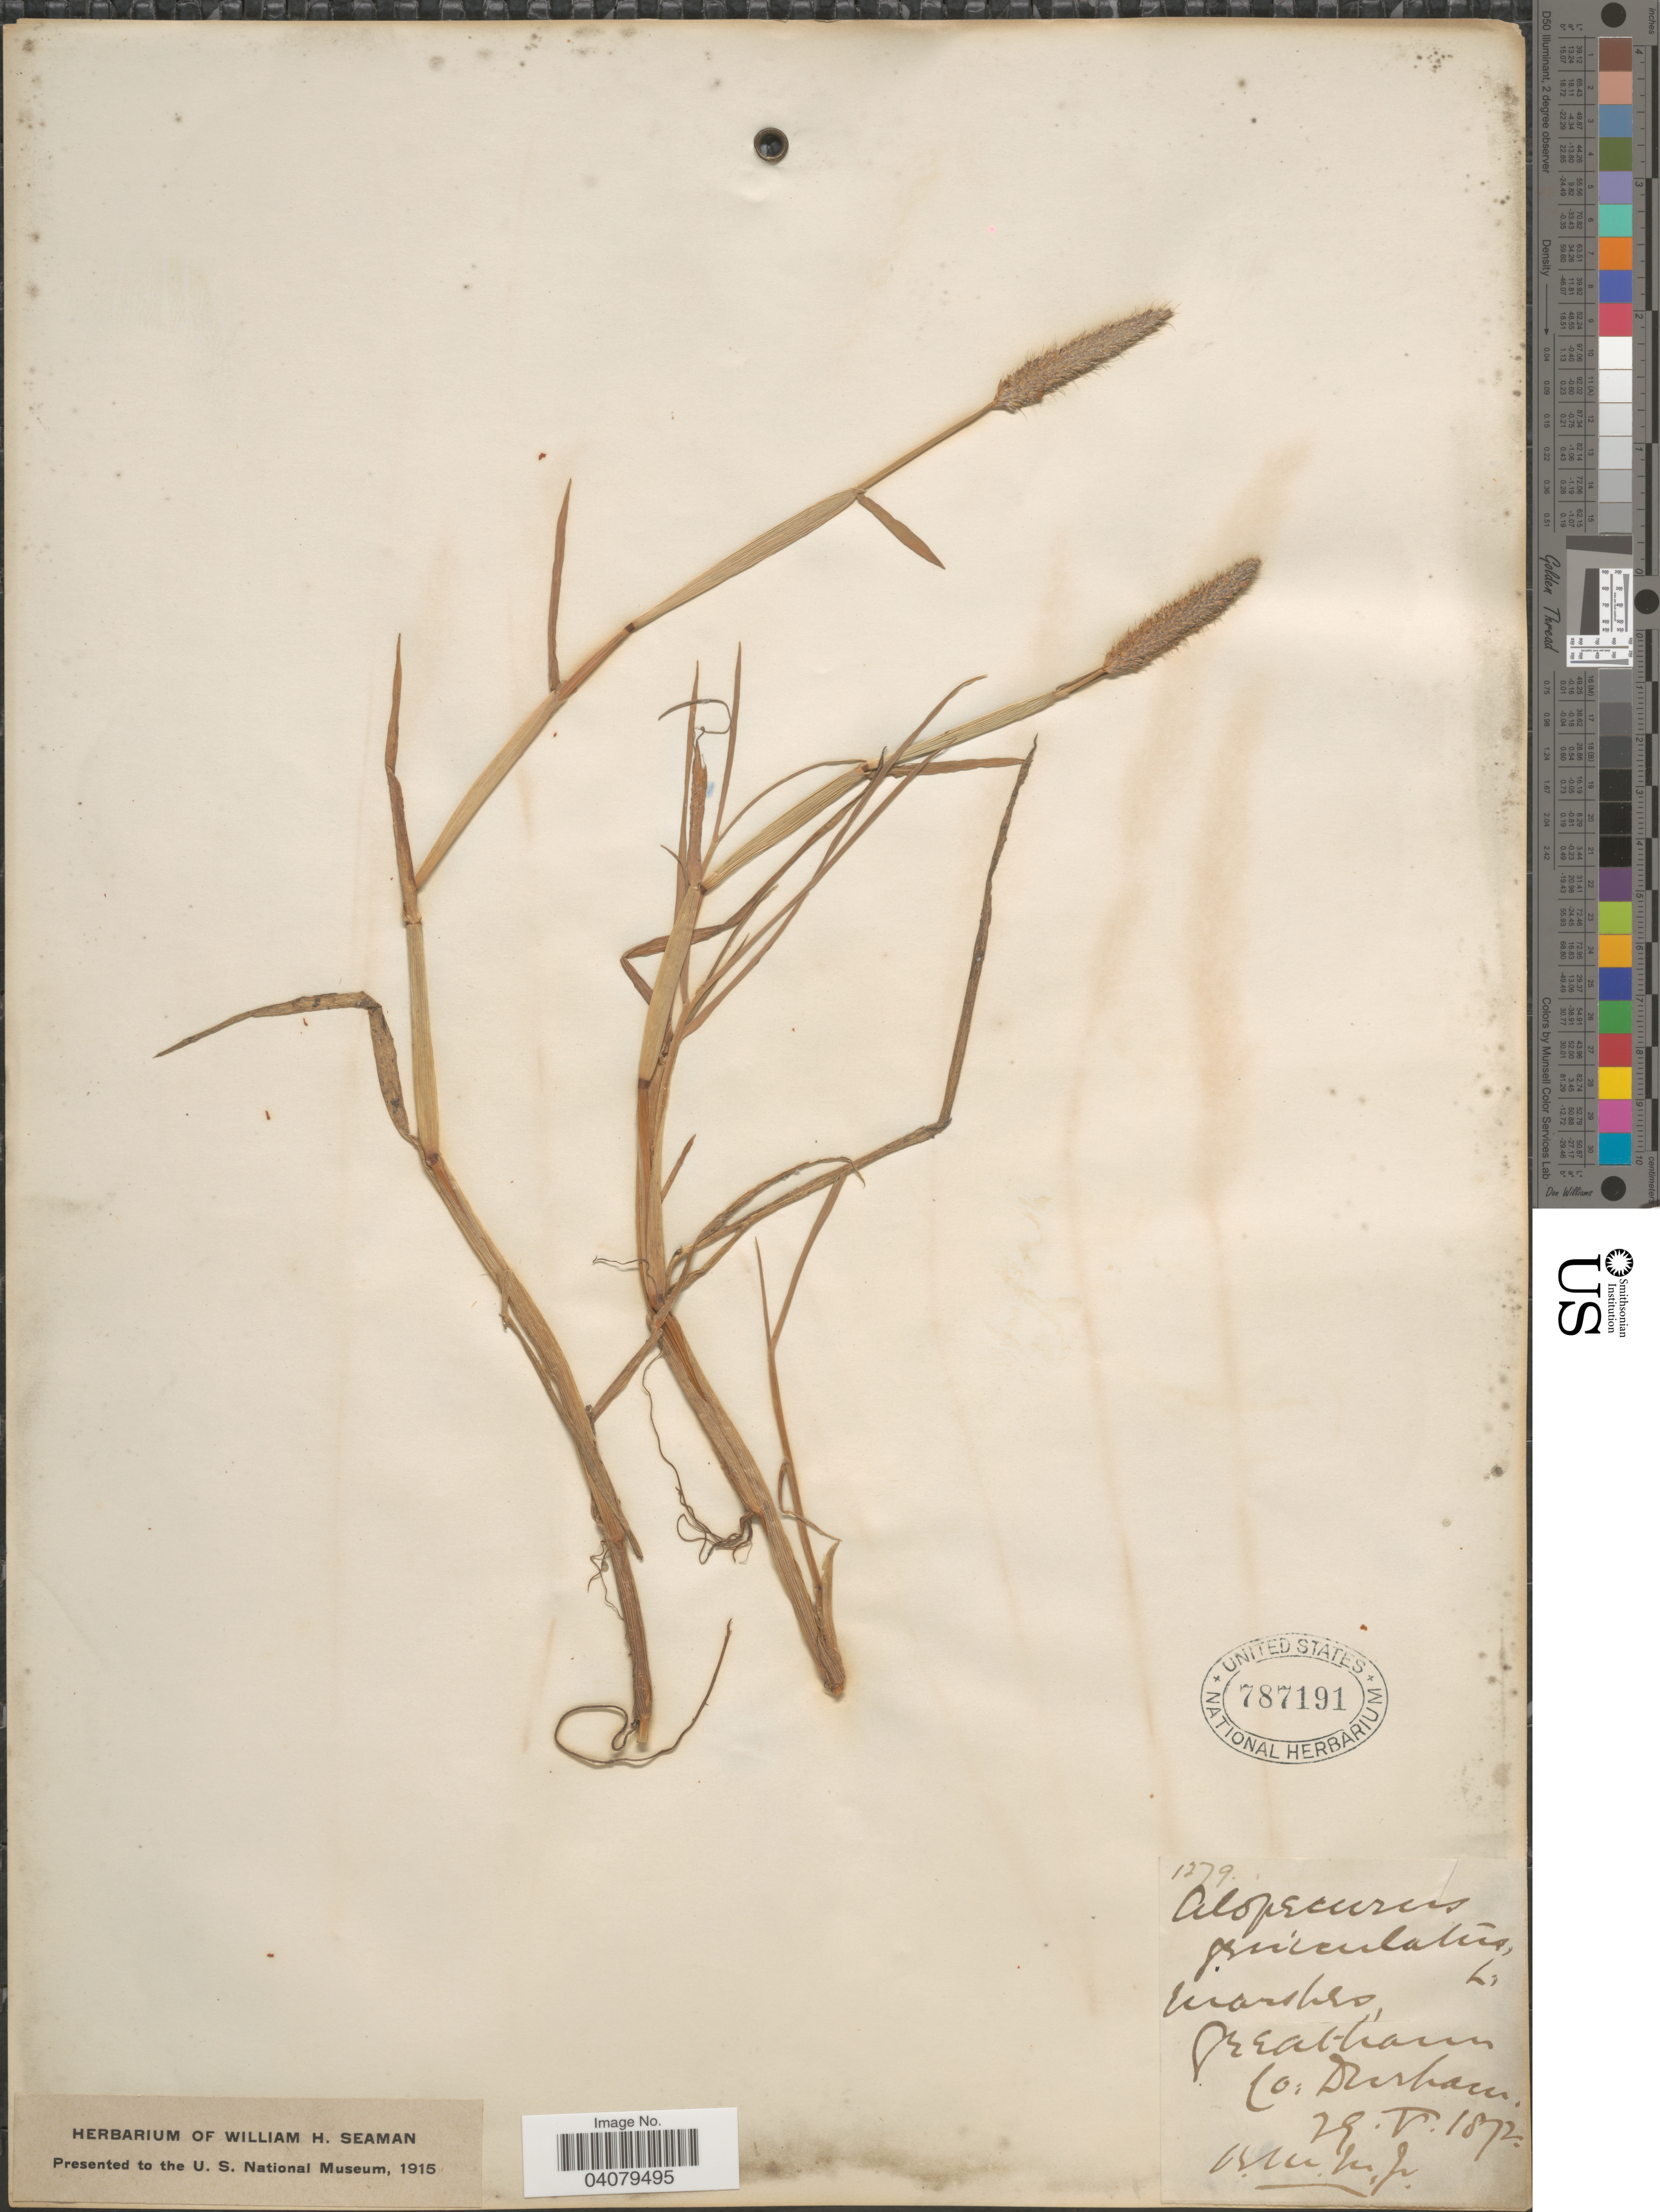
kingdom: Plantae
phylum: Tracheophyta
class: Liliopsida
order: Poales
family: Poaceae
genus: Alopecurus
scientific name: Alopecurus geniculatus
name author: L.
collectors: B.M.M. Jr.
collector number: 1279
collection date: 1872-05-29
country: United Kingdom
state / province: England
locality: Marshes, Greatham Co., Durham.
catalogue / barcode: US 787191